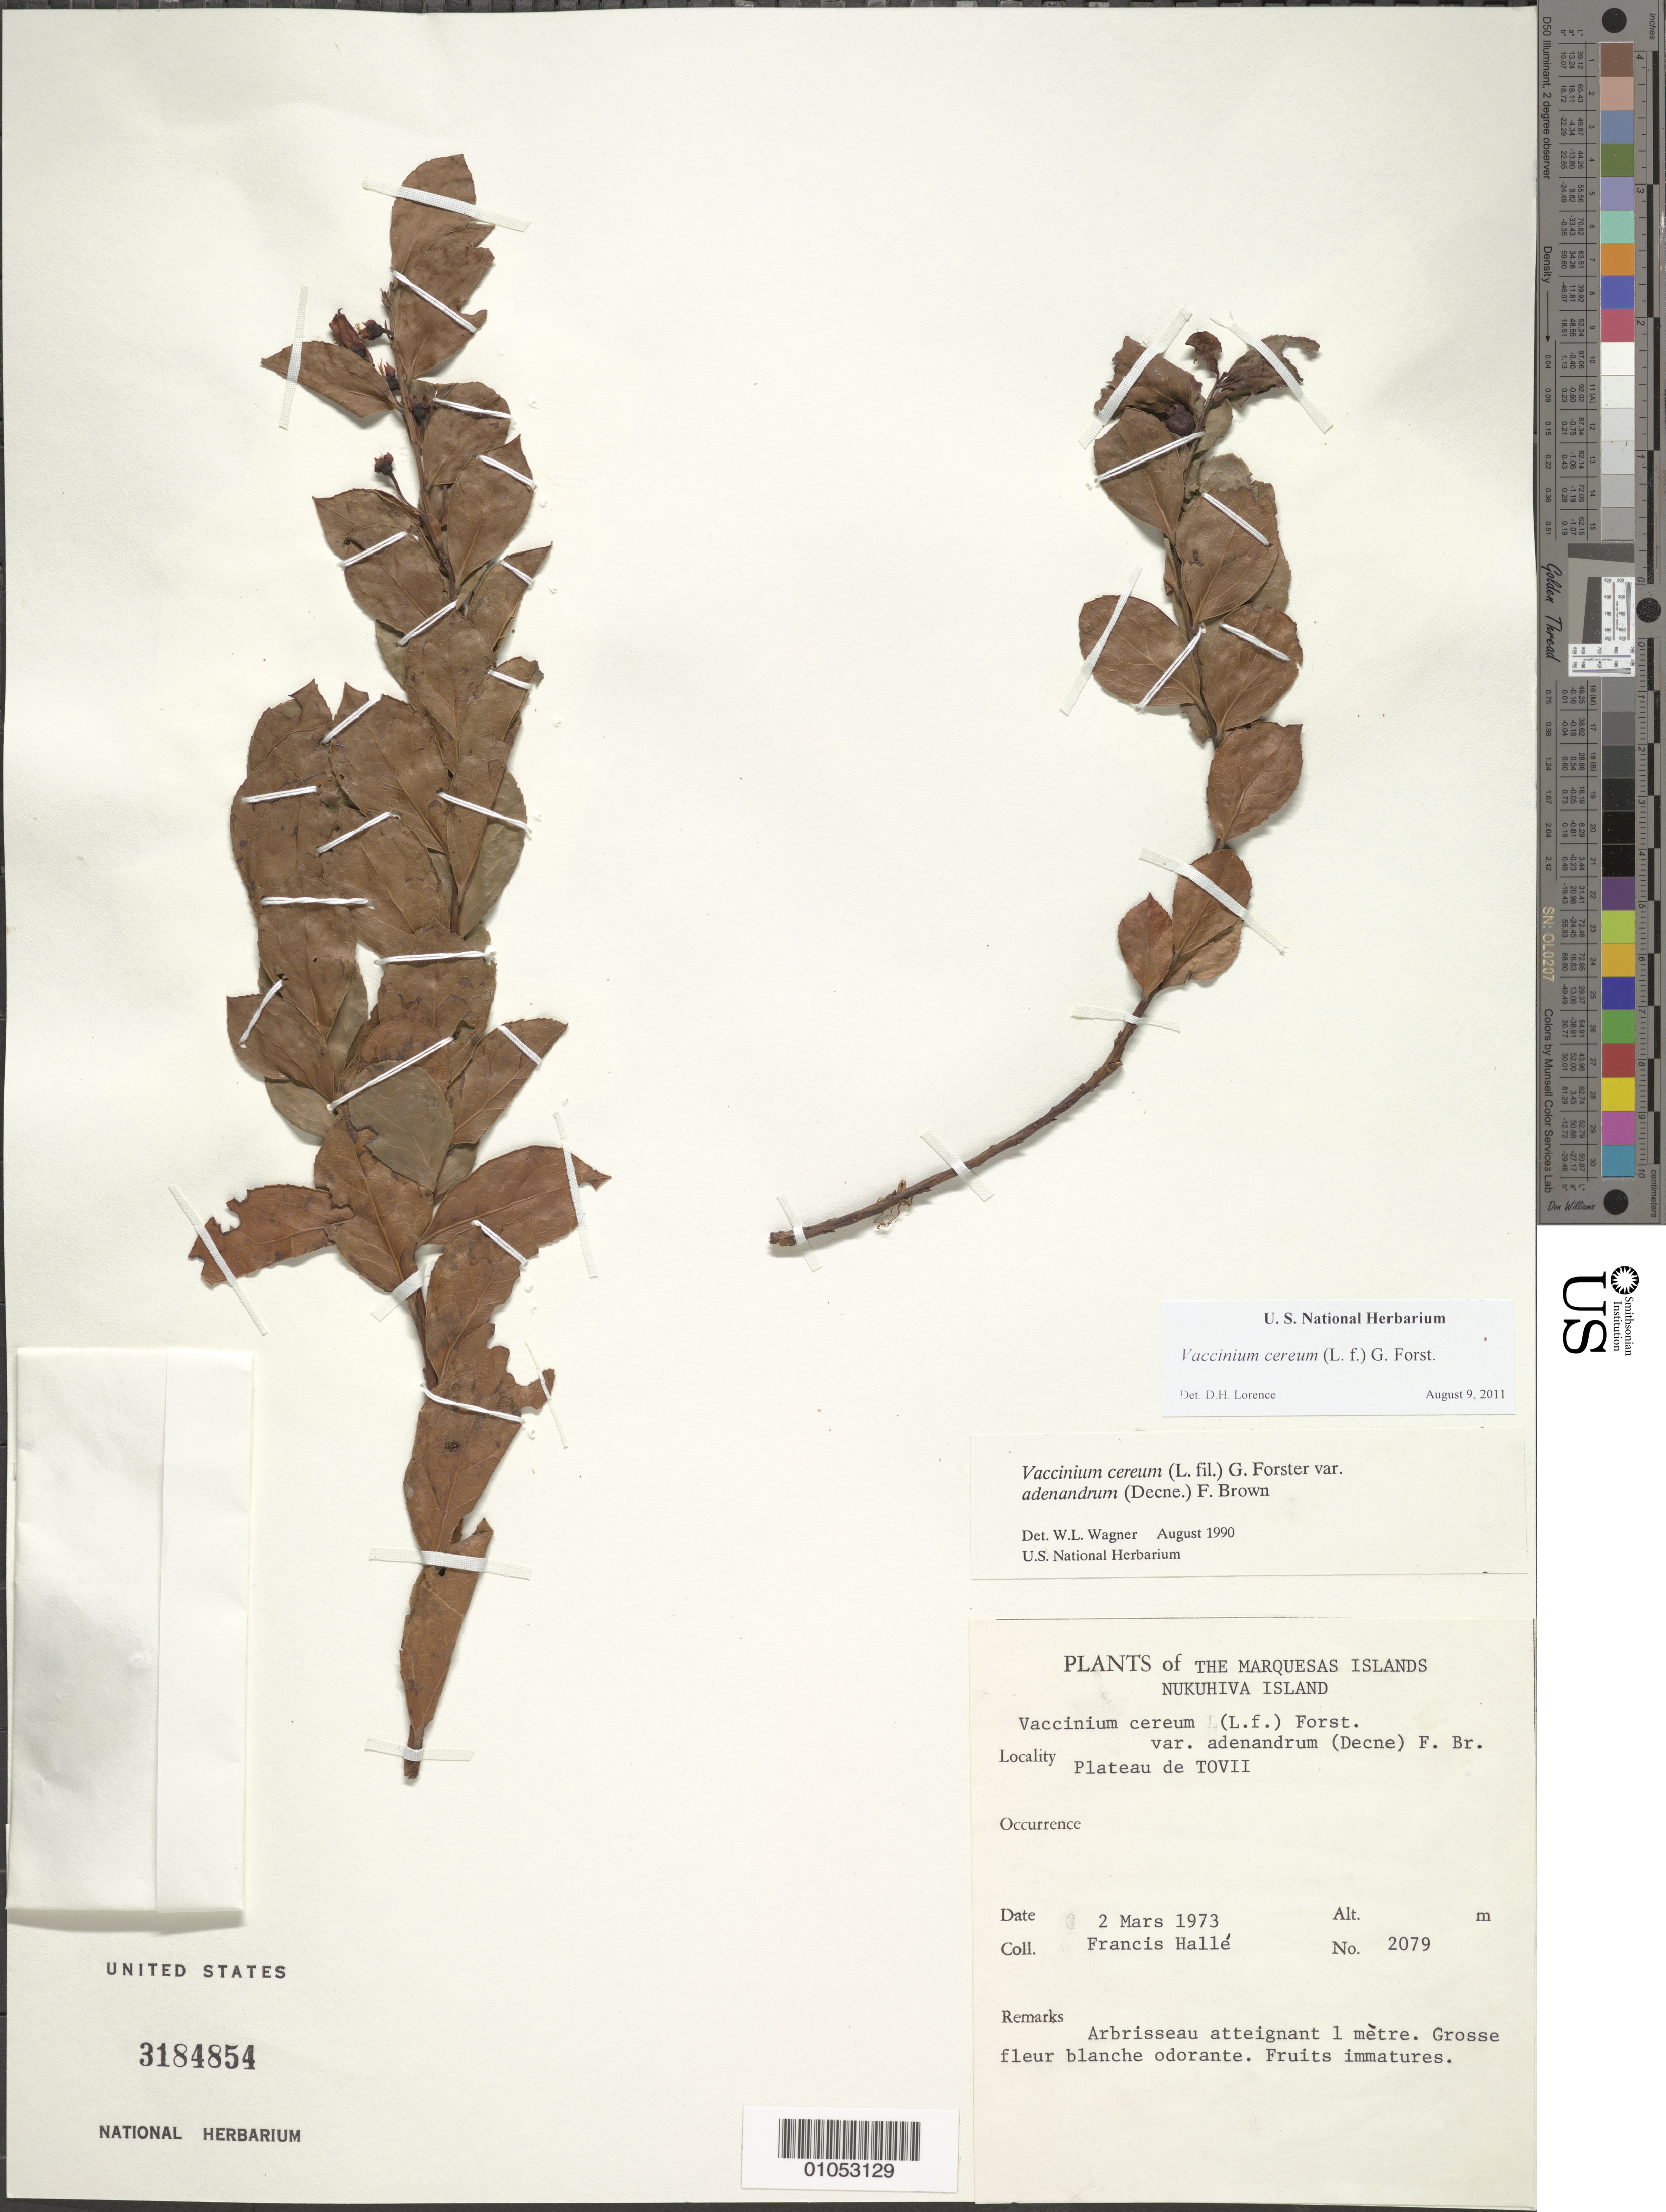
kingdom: Plantae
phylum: Tracheophyta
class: Magnoliopsida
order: Ericales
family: Ericaceae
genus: Vaccinium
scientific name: Vaccinium cereum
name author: (L. f.) G. Forst.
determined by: Lorence, David H., (PTBG), National Tropical Botanical Garden (UNITED STATES)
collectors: F. Hallé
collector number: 2079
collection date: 1973-03-02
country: French Polynesia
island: Nuku Hiva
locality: Plateau de Toovii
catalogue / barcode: US 3184854